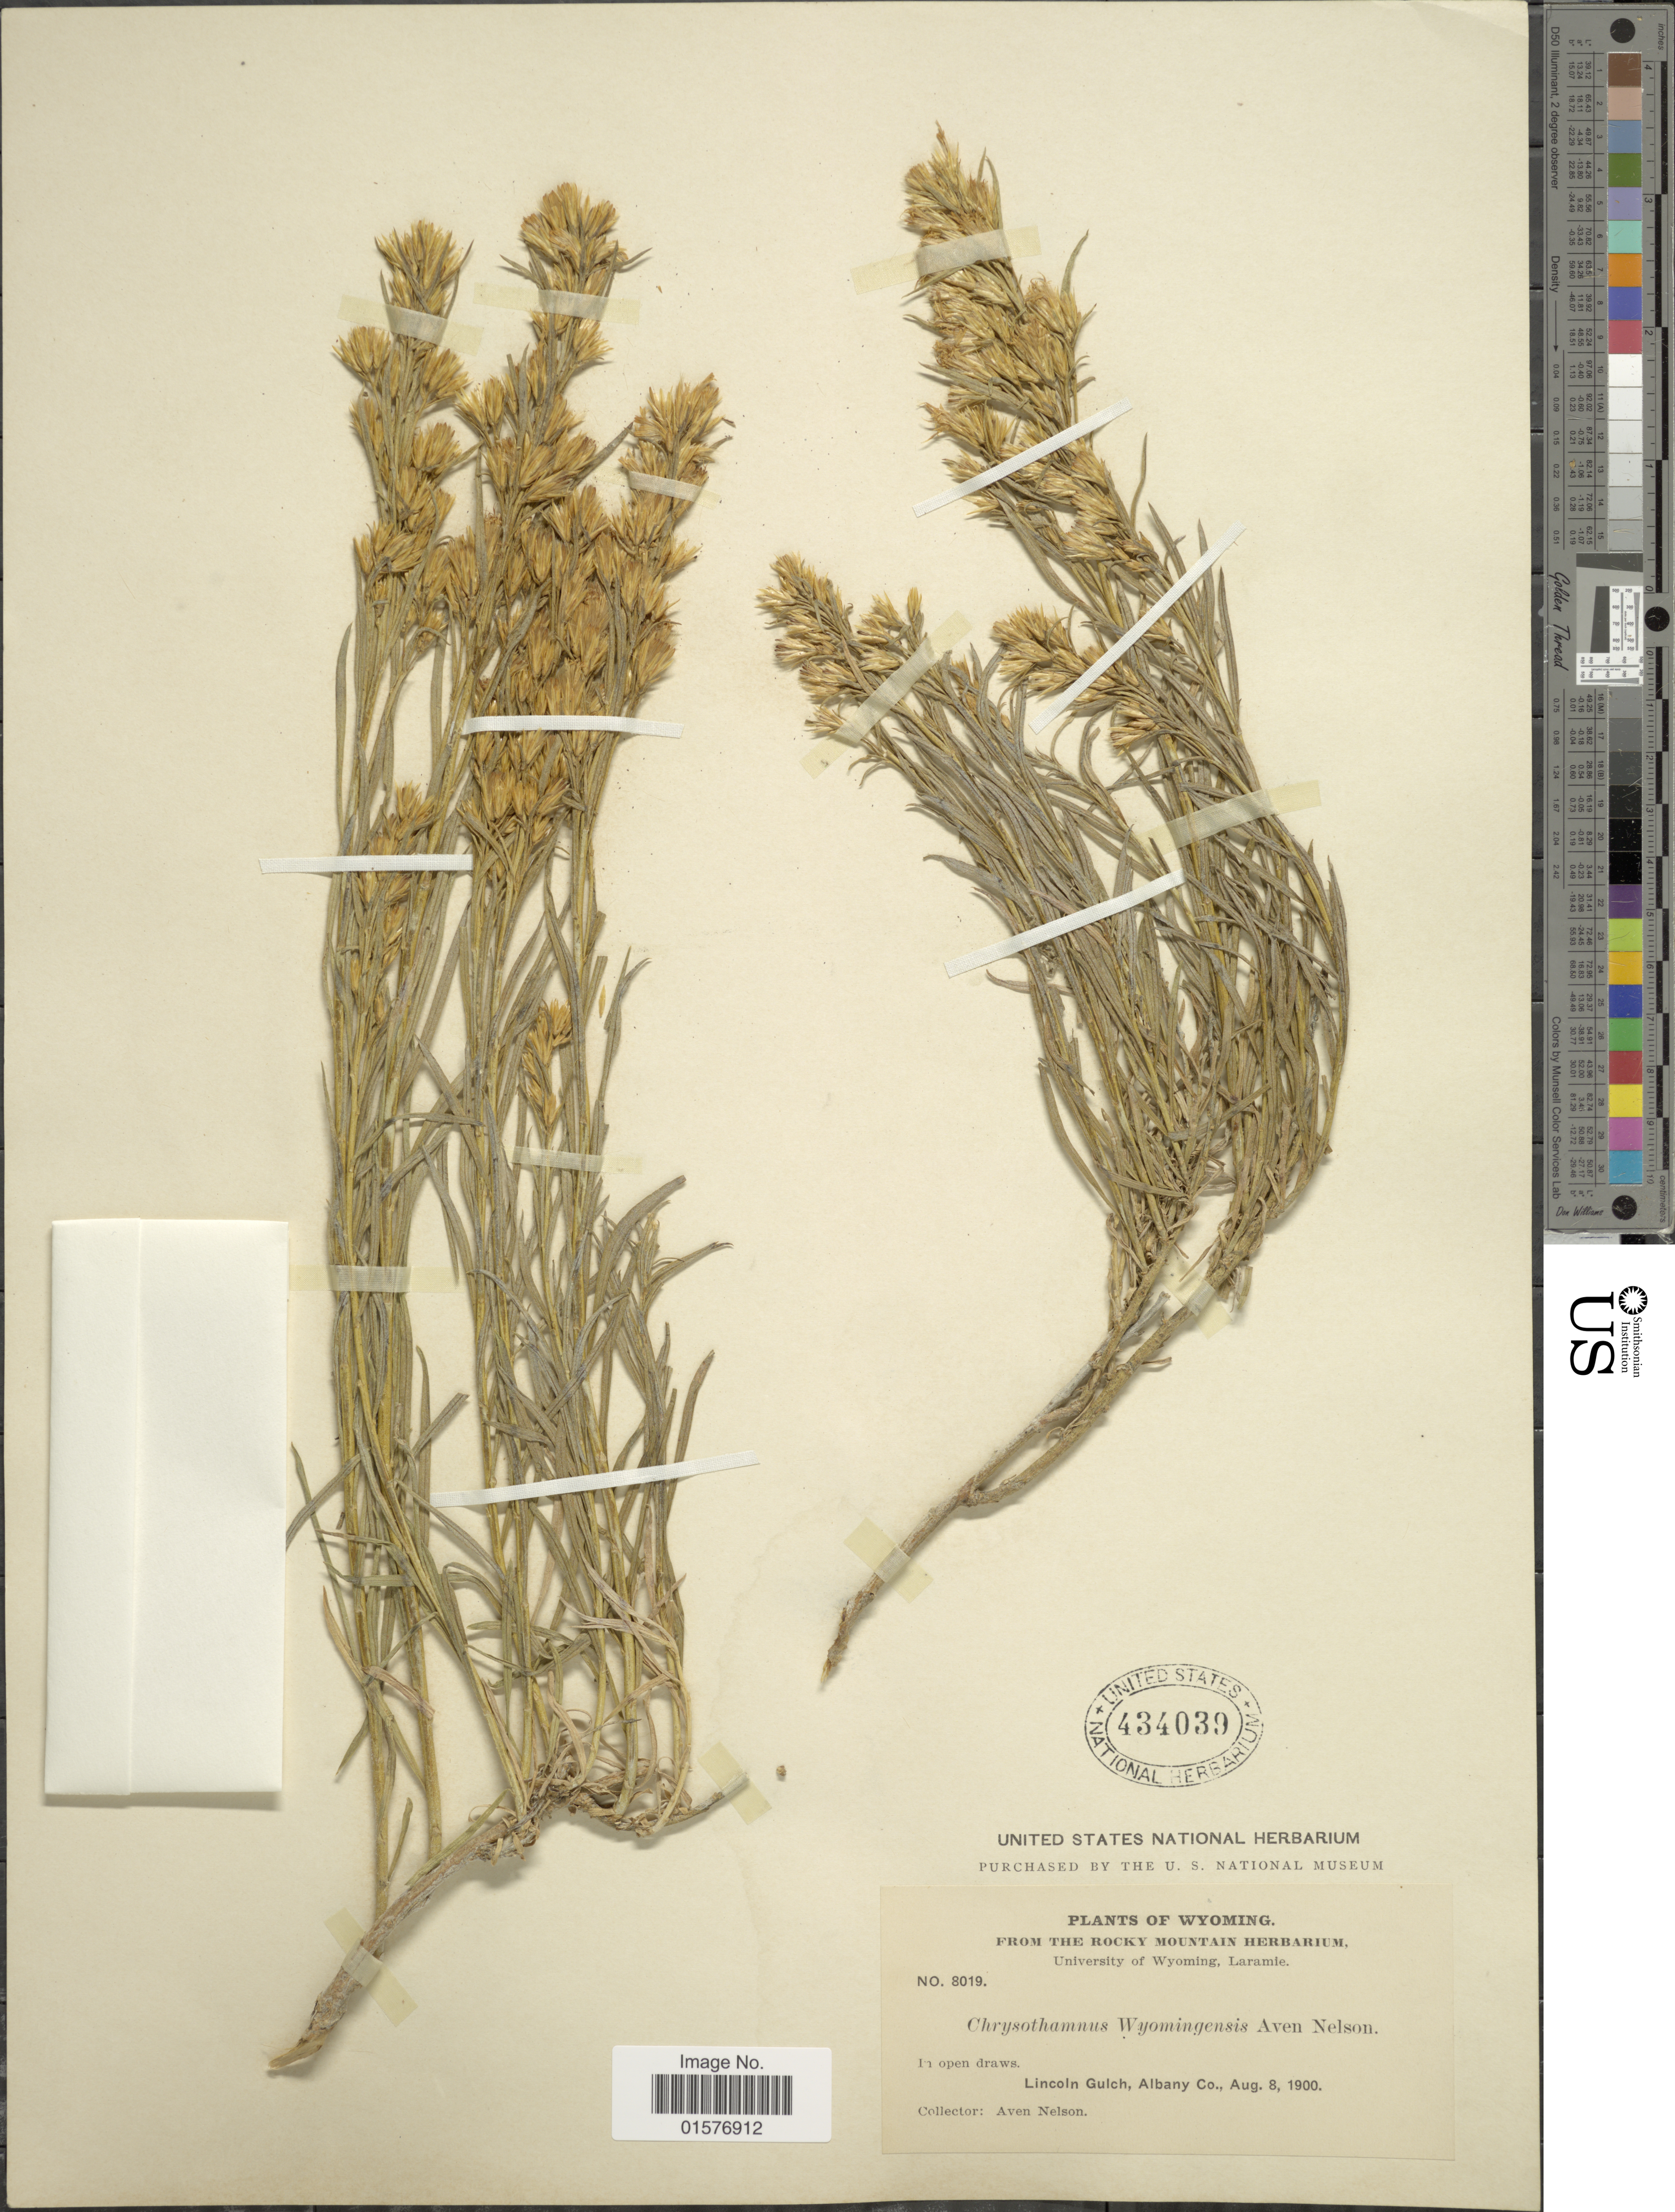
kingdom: Plantae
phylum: Tracheophyta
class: Magnoliopsida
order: Asterales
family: Asteraceae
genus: Ericameria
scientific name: Ericameria parryi var. parryi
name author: (A. Gray) G.L. Nesom & G.I. Baird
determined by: Urbatsch, Lowell E., Curator (LSU), Louisiana State University (UNITED STATES)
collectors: A. Nelson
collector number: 8019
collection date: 1900-08-08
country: United States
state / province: Wyoming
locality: In open draws, Lincoln Guich, Albany Co.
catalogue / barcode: US 434039